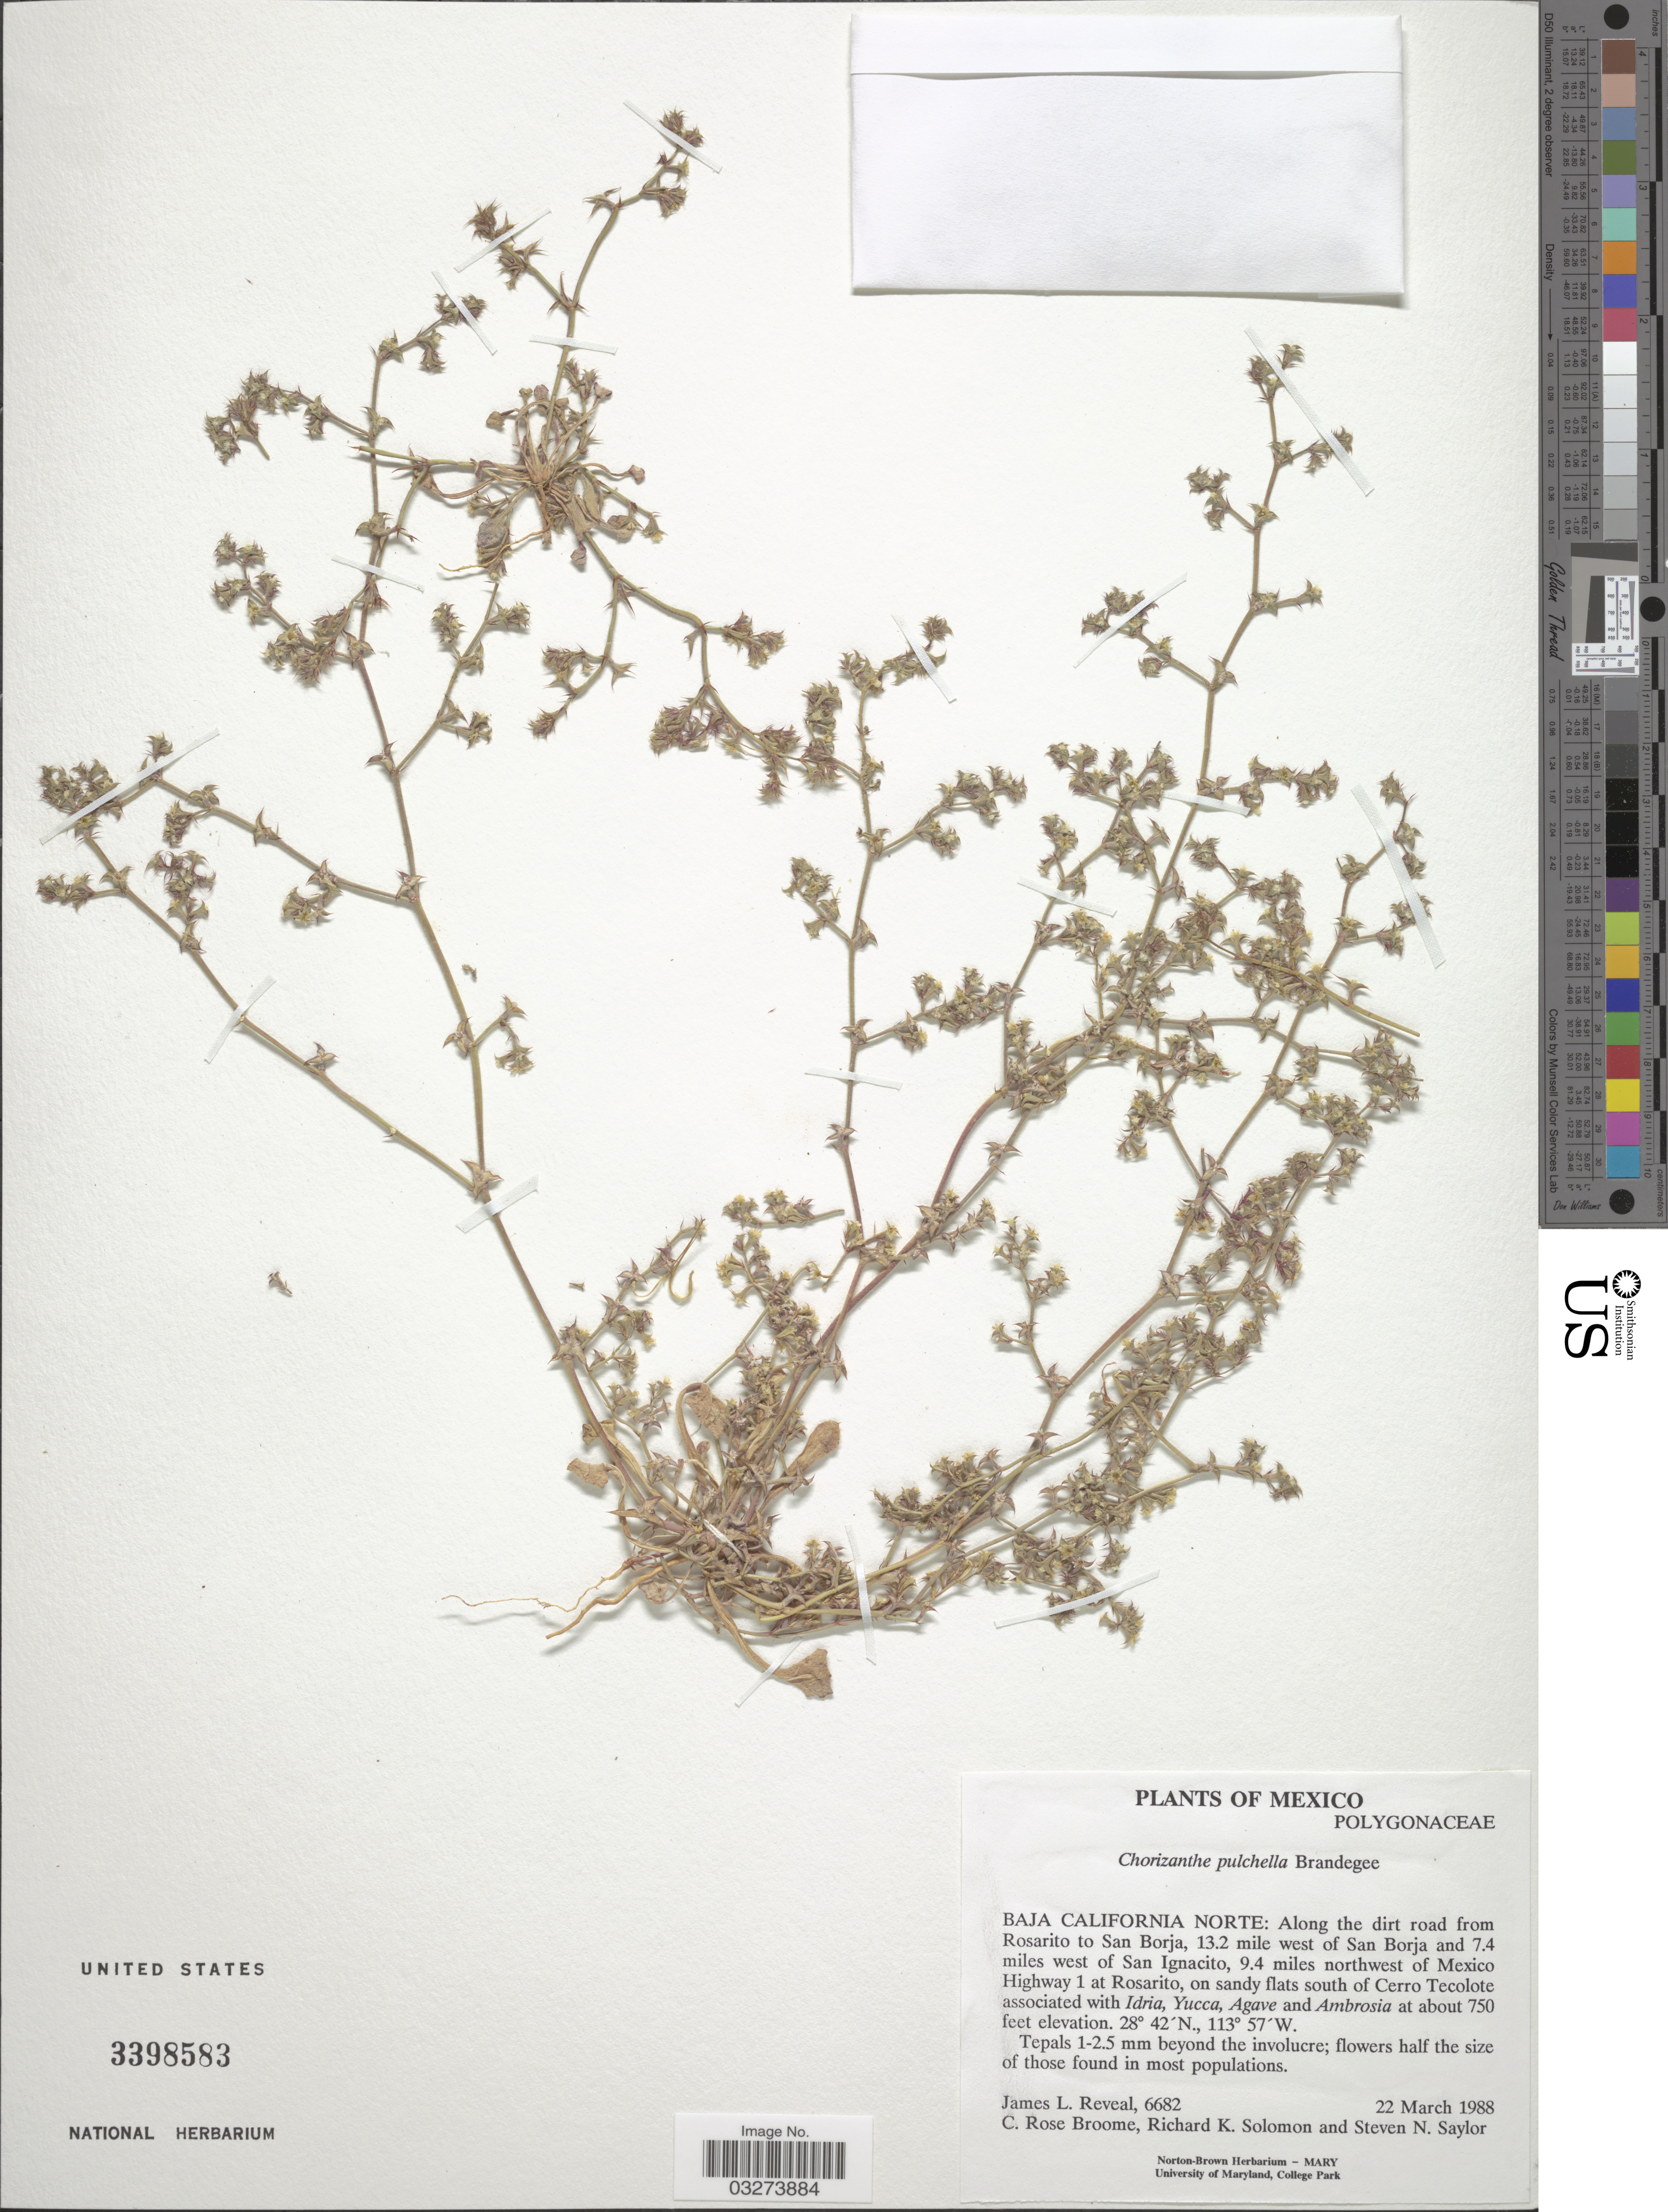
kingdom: Plantae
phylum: Tracheophyta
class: Magnoliopsida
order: Caryophyllales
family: Polygonaceae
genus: Chorizanthe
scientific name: Chorizanthe pulchella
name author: Brandegee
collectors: J. L. Reveal, C. R. Broome, R. Solomon & S. Saylor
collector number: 6682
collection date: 1988-03-22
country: Mexico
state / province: Baja California Norte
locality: Along the dirt road from Rosarito to San Borja, 13.2 mile west of San Borja and 7.4 miles east of San Ignacito, 9.4 miles northwest of Mexico Highway 1 at Rosarito, on sandy flats south of Cerro Tecolote.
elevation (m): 229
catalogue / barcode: US 3398583